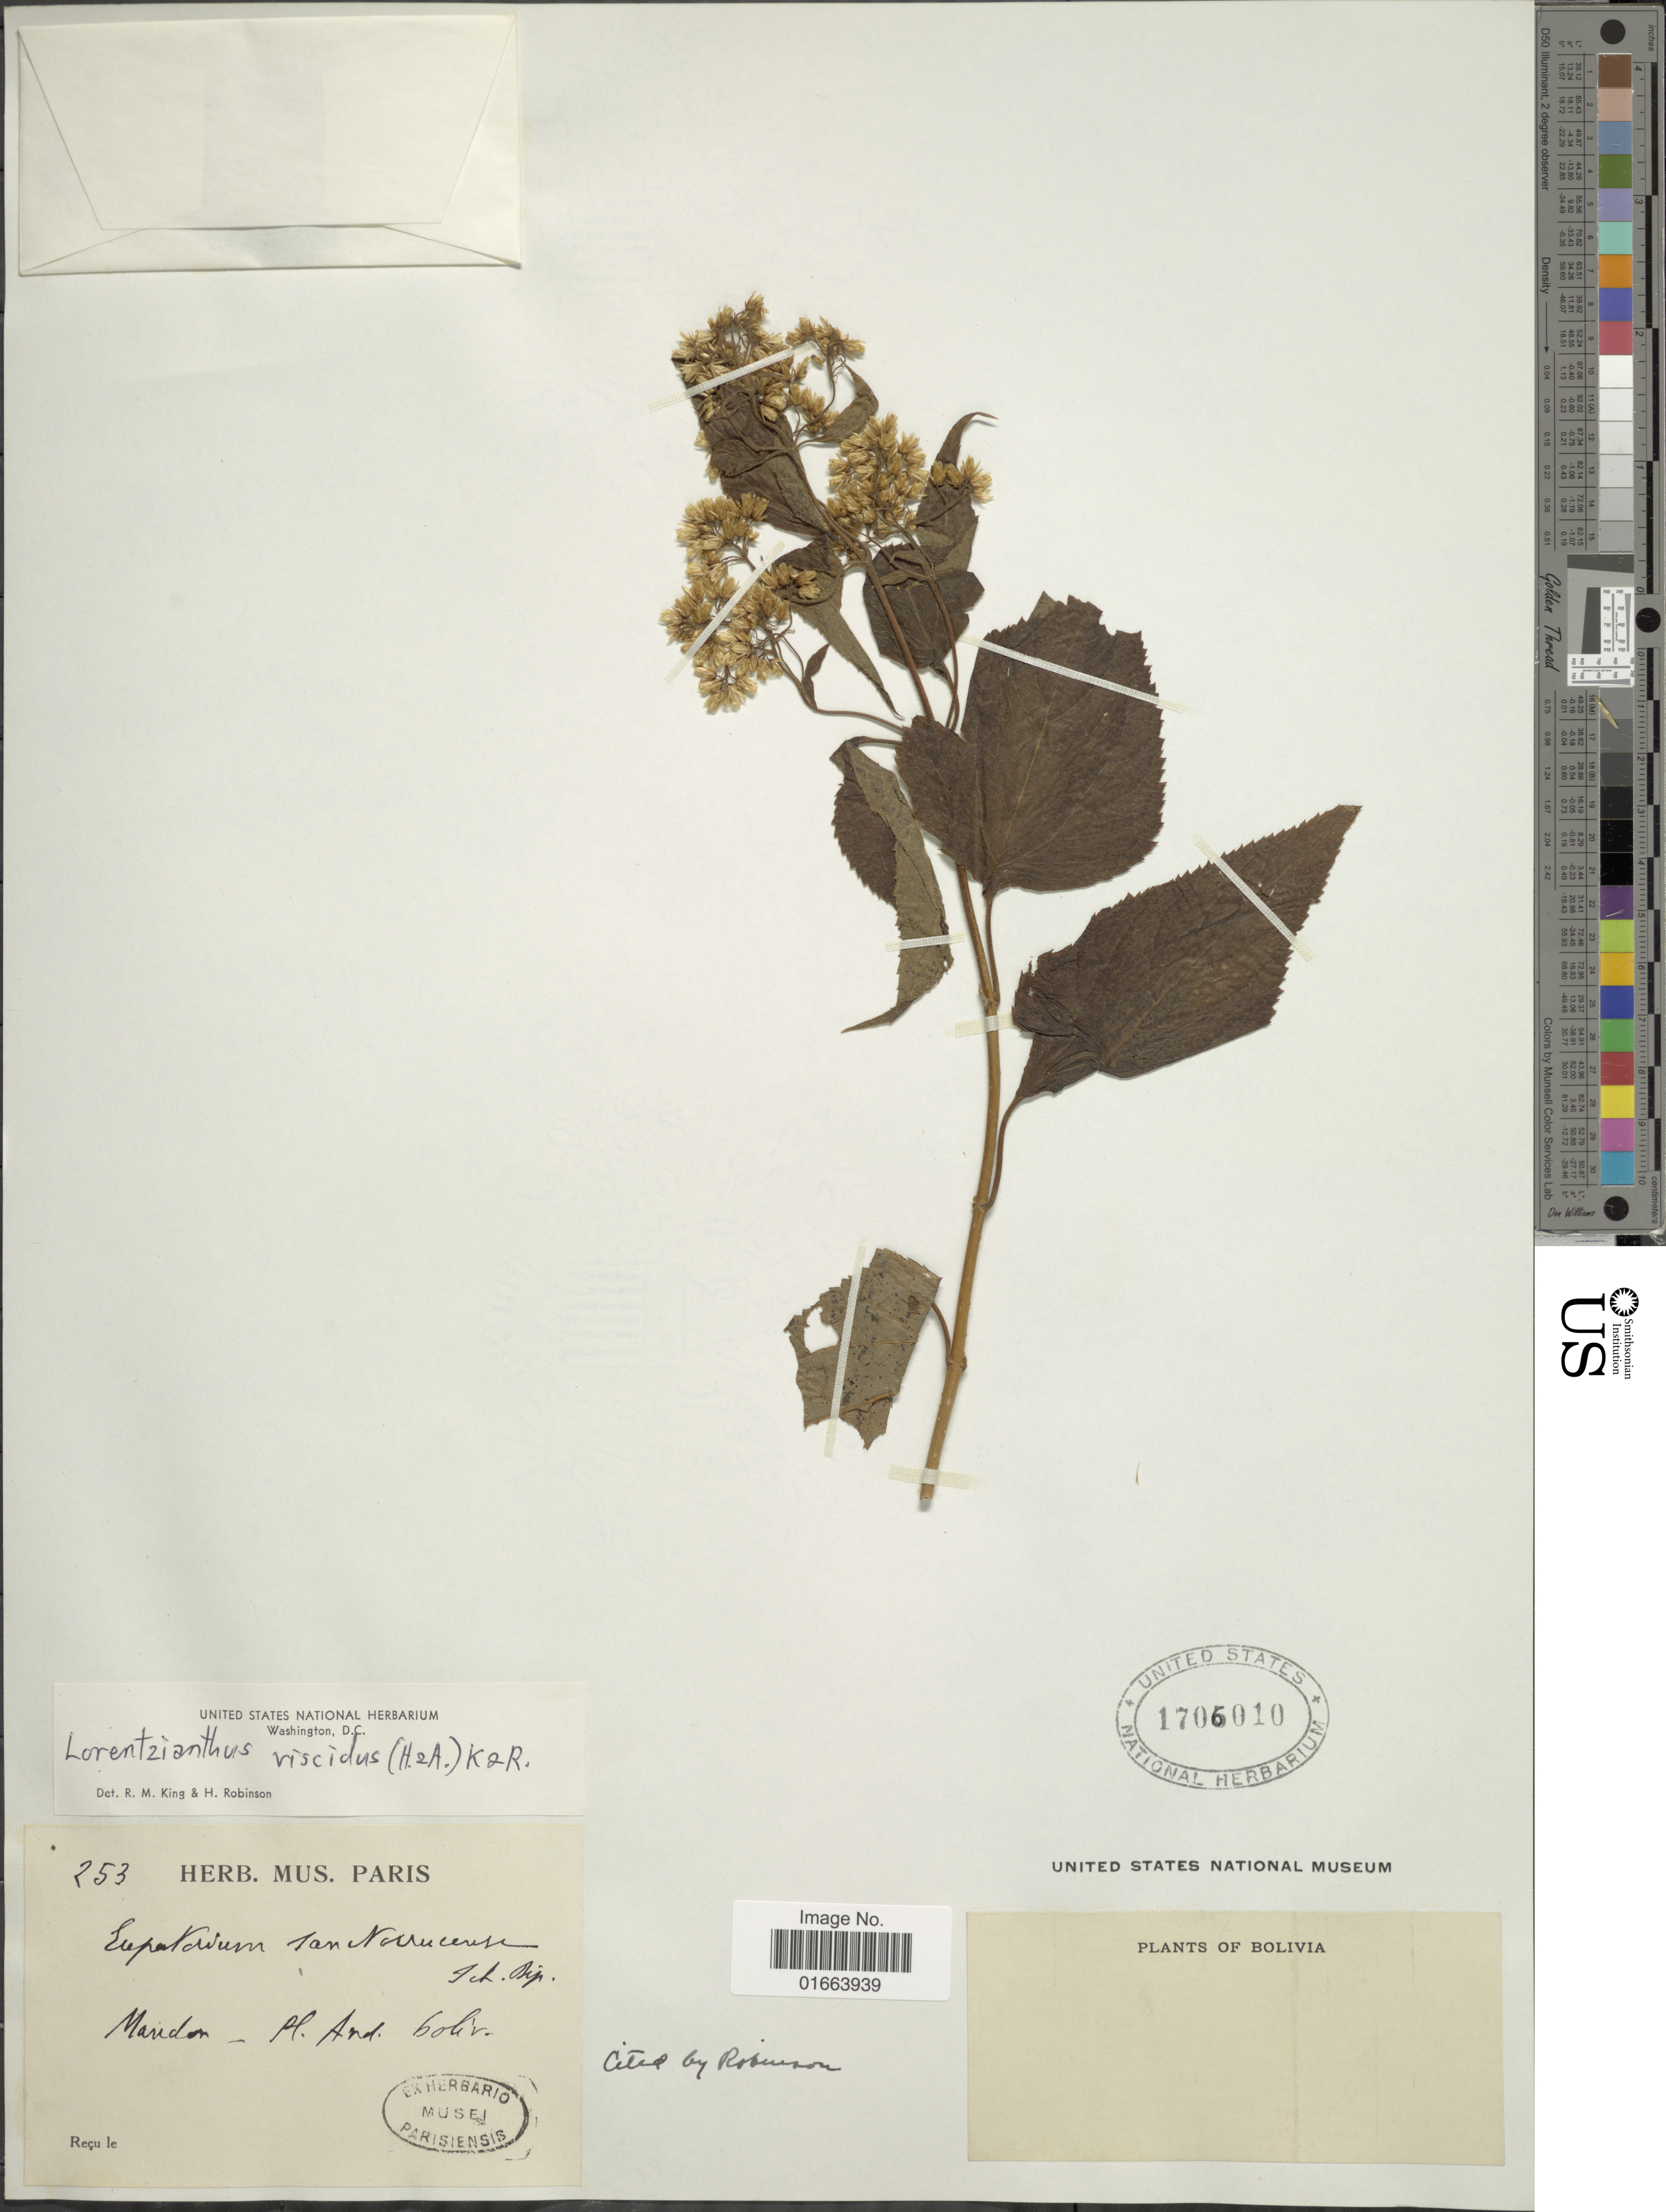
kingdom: Plantae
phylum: Tracheophyta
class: Magnoliopsida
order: Asterales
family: Asteraceae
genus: Lorentzianthus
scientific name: Lorentzianthus viscidus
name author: (Hook. & Arn.) R.M. King & H. Rob.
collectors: G. Mandon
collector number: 253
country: Bolivia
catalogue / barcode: US 1706010